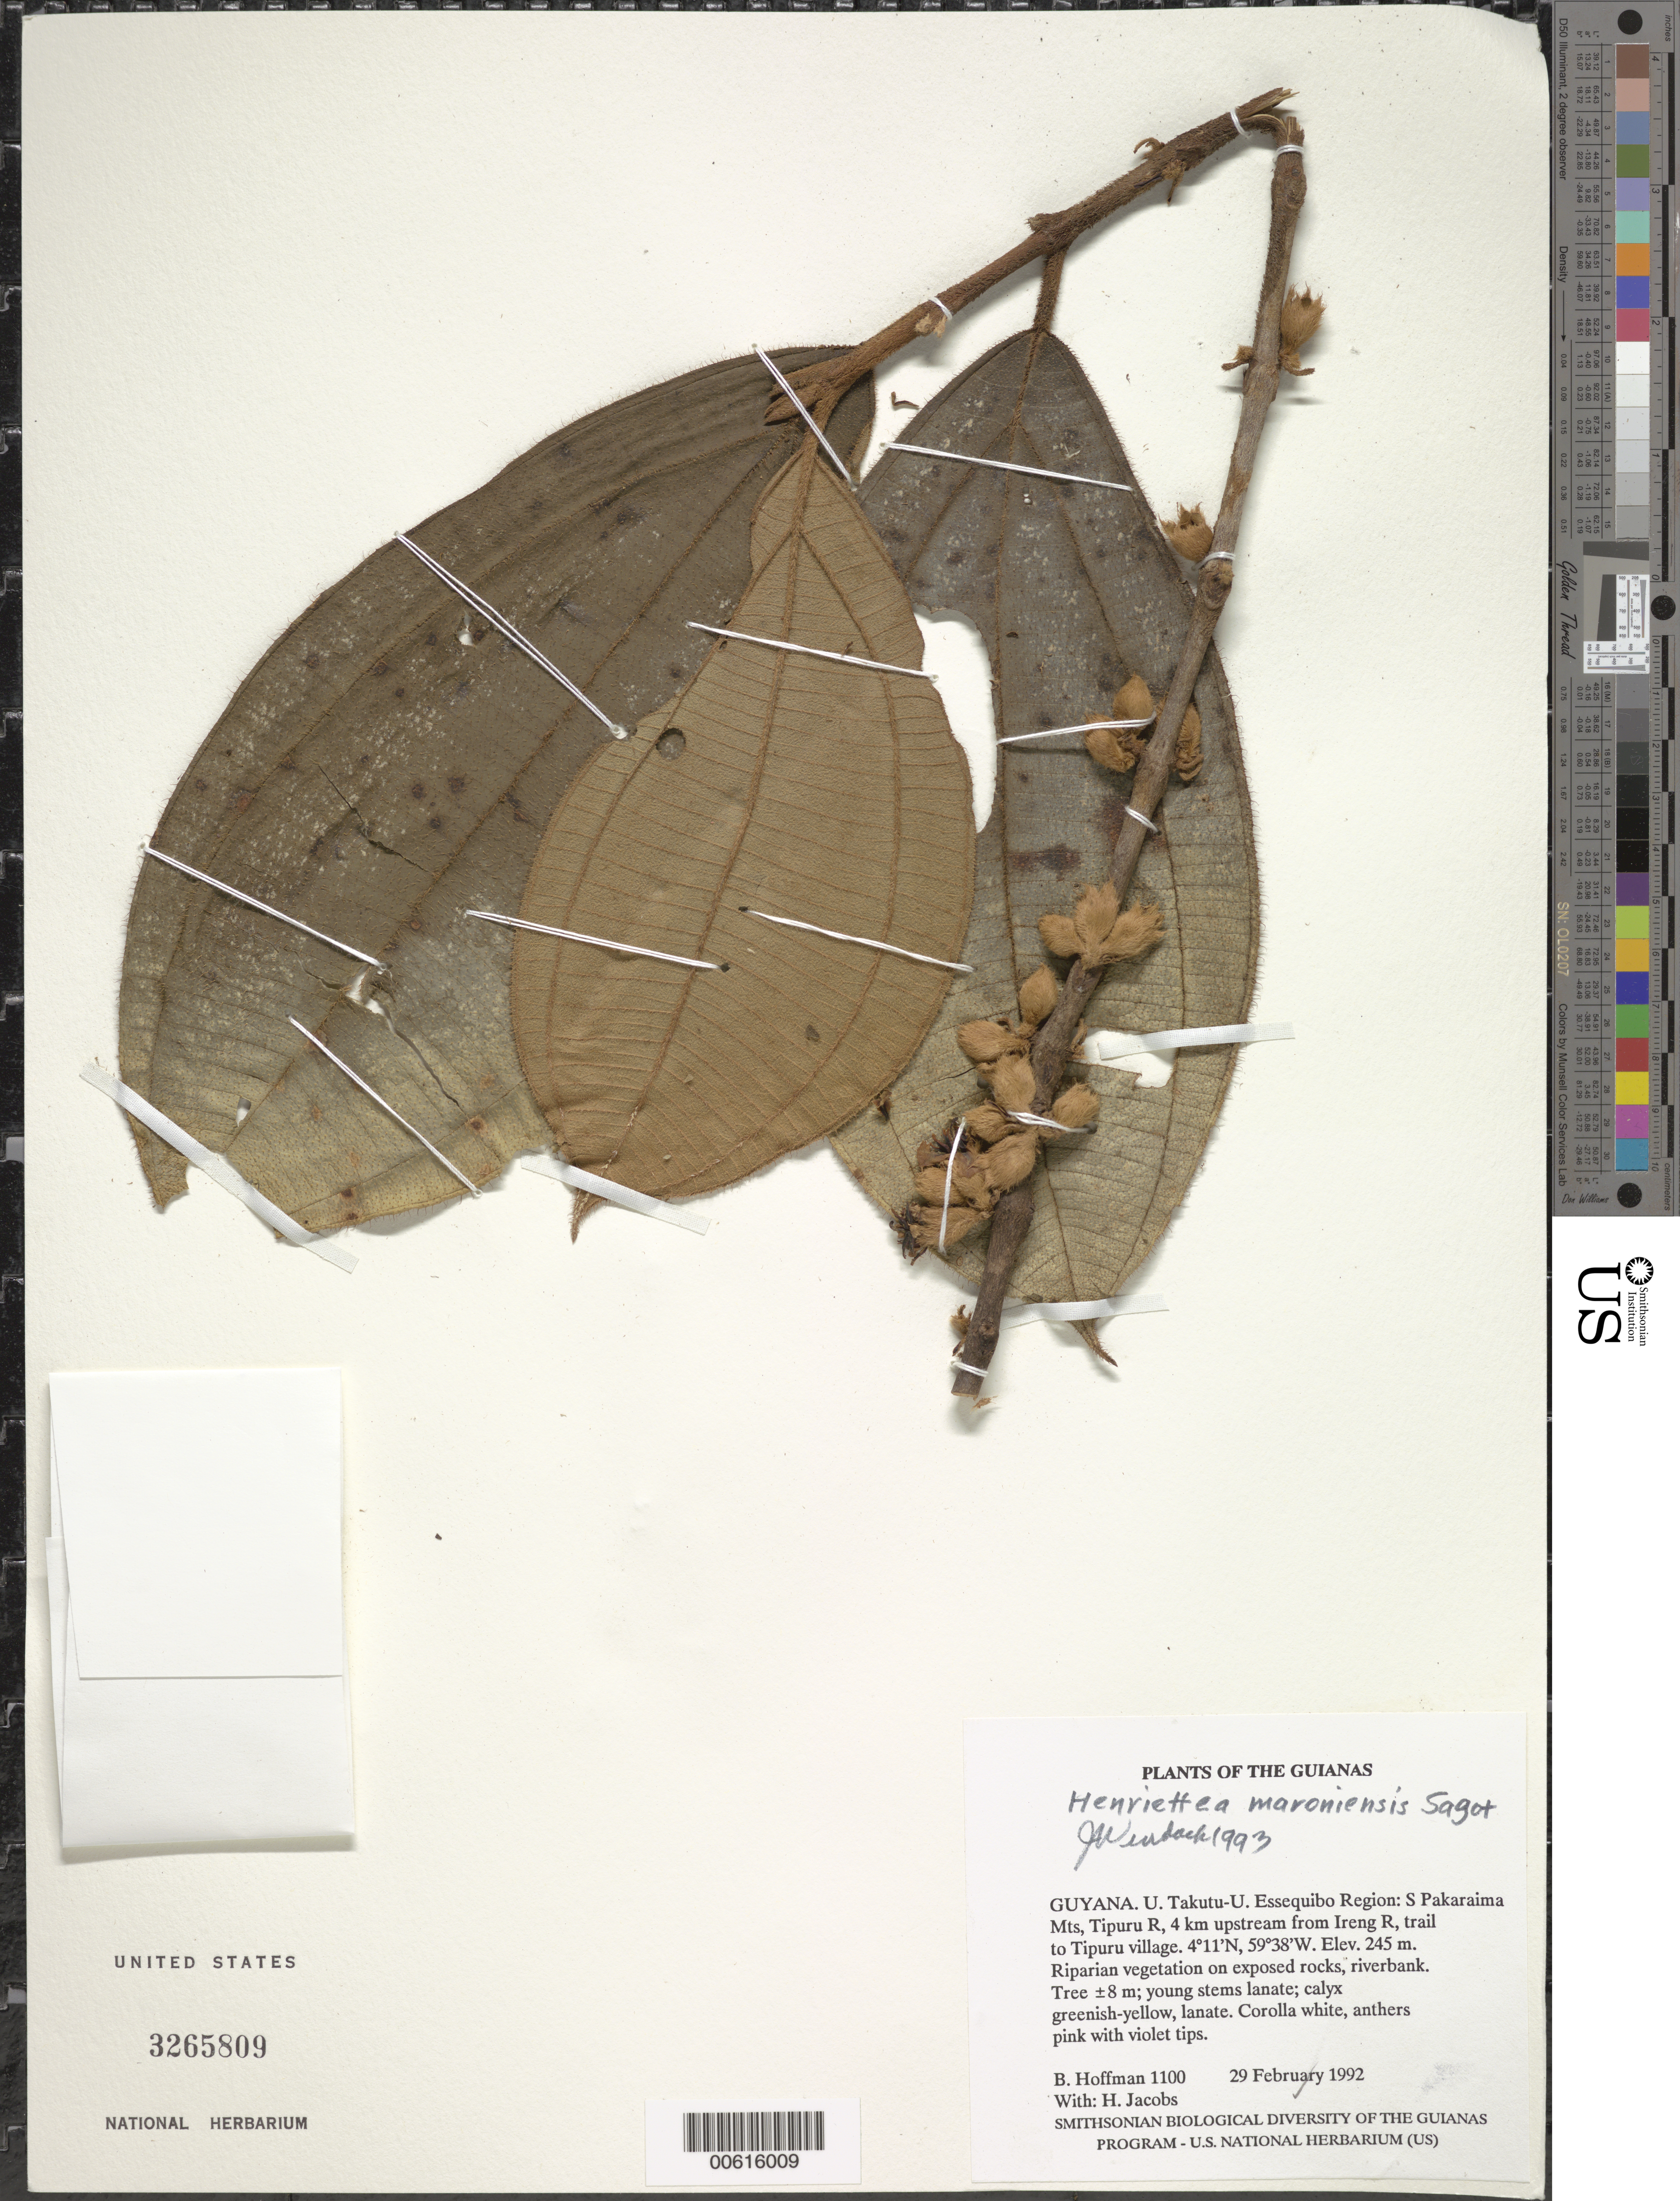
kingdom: Plantae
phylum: Tracheophyta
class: Magnoliopsida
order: Myrtales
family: Melastomataceae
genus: Henriettea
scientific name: Henriettea maroniensis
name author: Sagot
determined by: Wurdack, John J., (US), US (UNITED STATES)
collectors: B. Hoffman & H. Jacobs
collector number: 1100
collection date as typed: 29 February 1992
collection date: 1992-02-29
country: Guyana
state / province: U. Takutu-U. Essequibo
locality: S Pakaraima Mts, Tipuru River, 4 km upstream from Ireng R., trail to Tipuru Village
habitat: Riparian vegetation on exposed rocks, riverbank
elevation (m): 245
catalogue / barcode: US 3265809